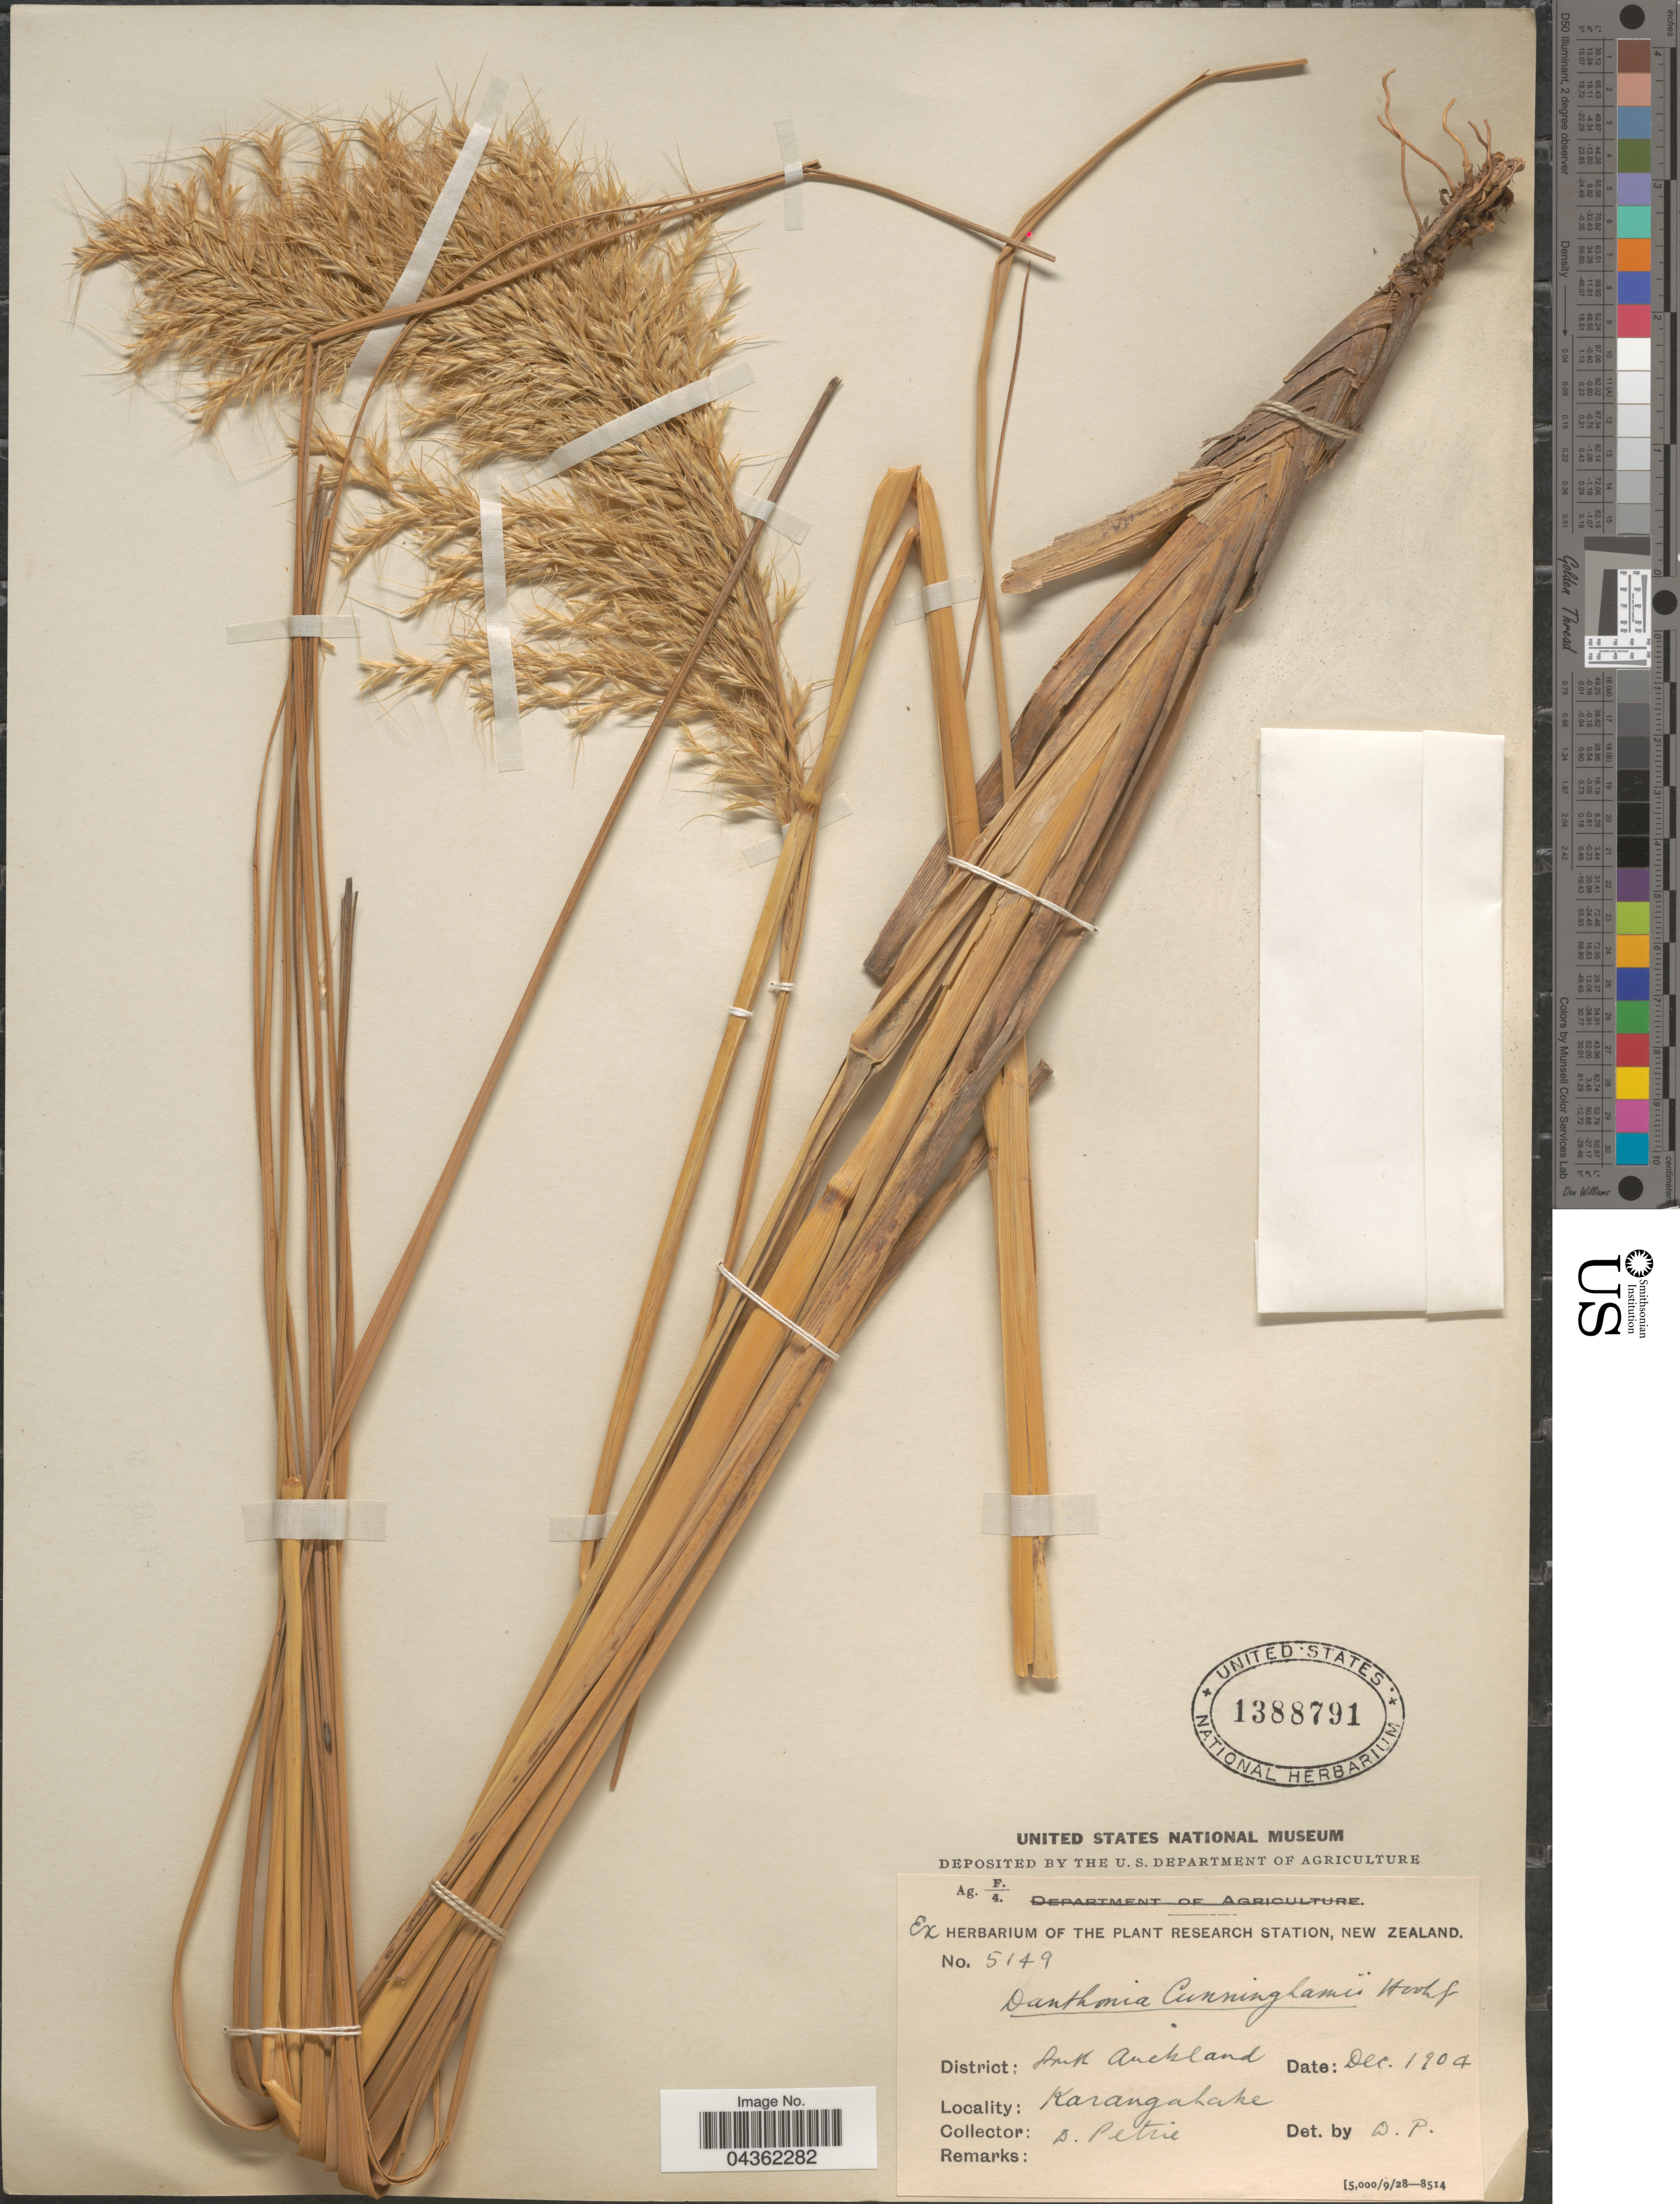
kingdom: Plantae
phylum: Tracheophyta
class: Liliopsida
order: Poales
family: Poaceae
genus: Chionochloa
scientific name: Chionochloa conspicua subsp. cunninghamii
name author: (Hook. f.) Zotov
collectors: D. Petrie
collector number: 5149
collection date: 1904-12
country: New Zealand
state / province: Auckland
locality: District: South Auckland. Karanga Lake.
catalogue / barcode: US 1388791